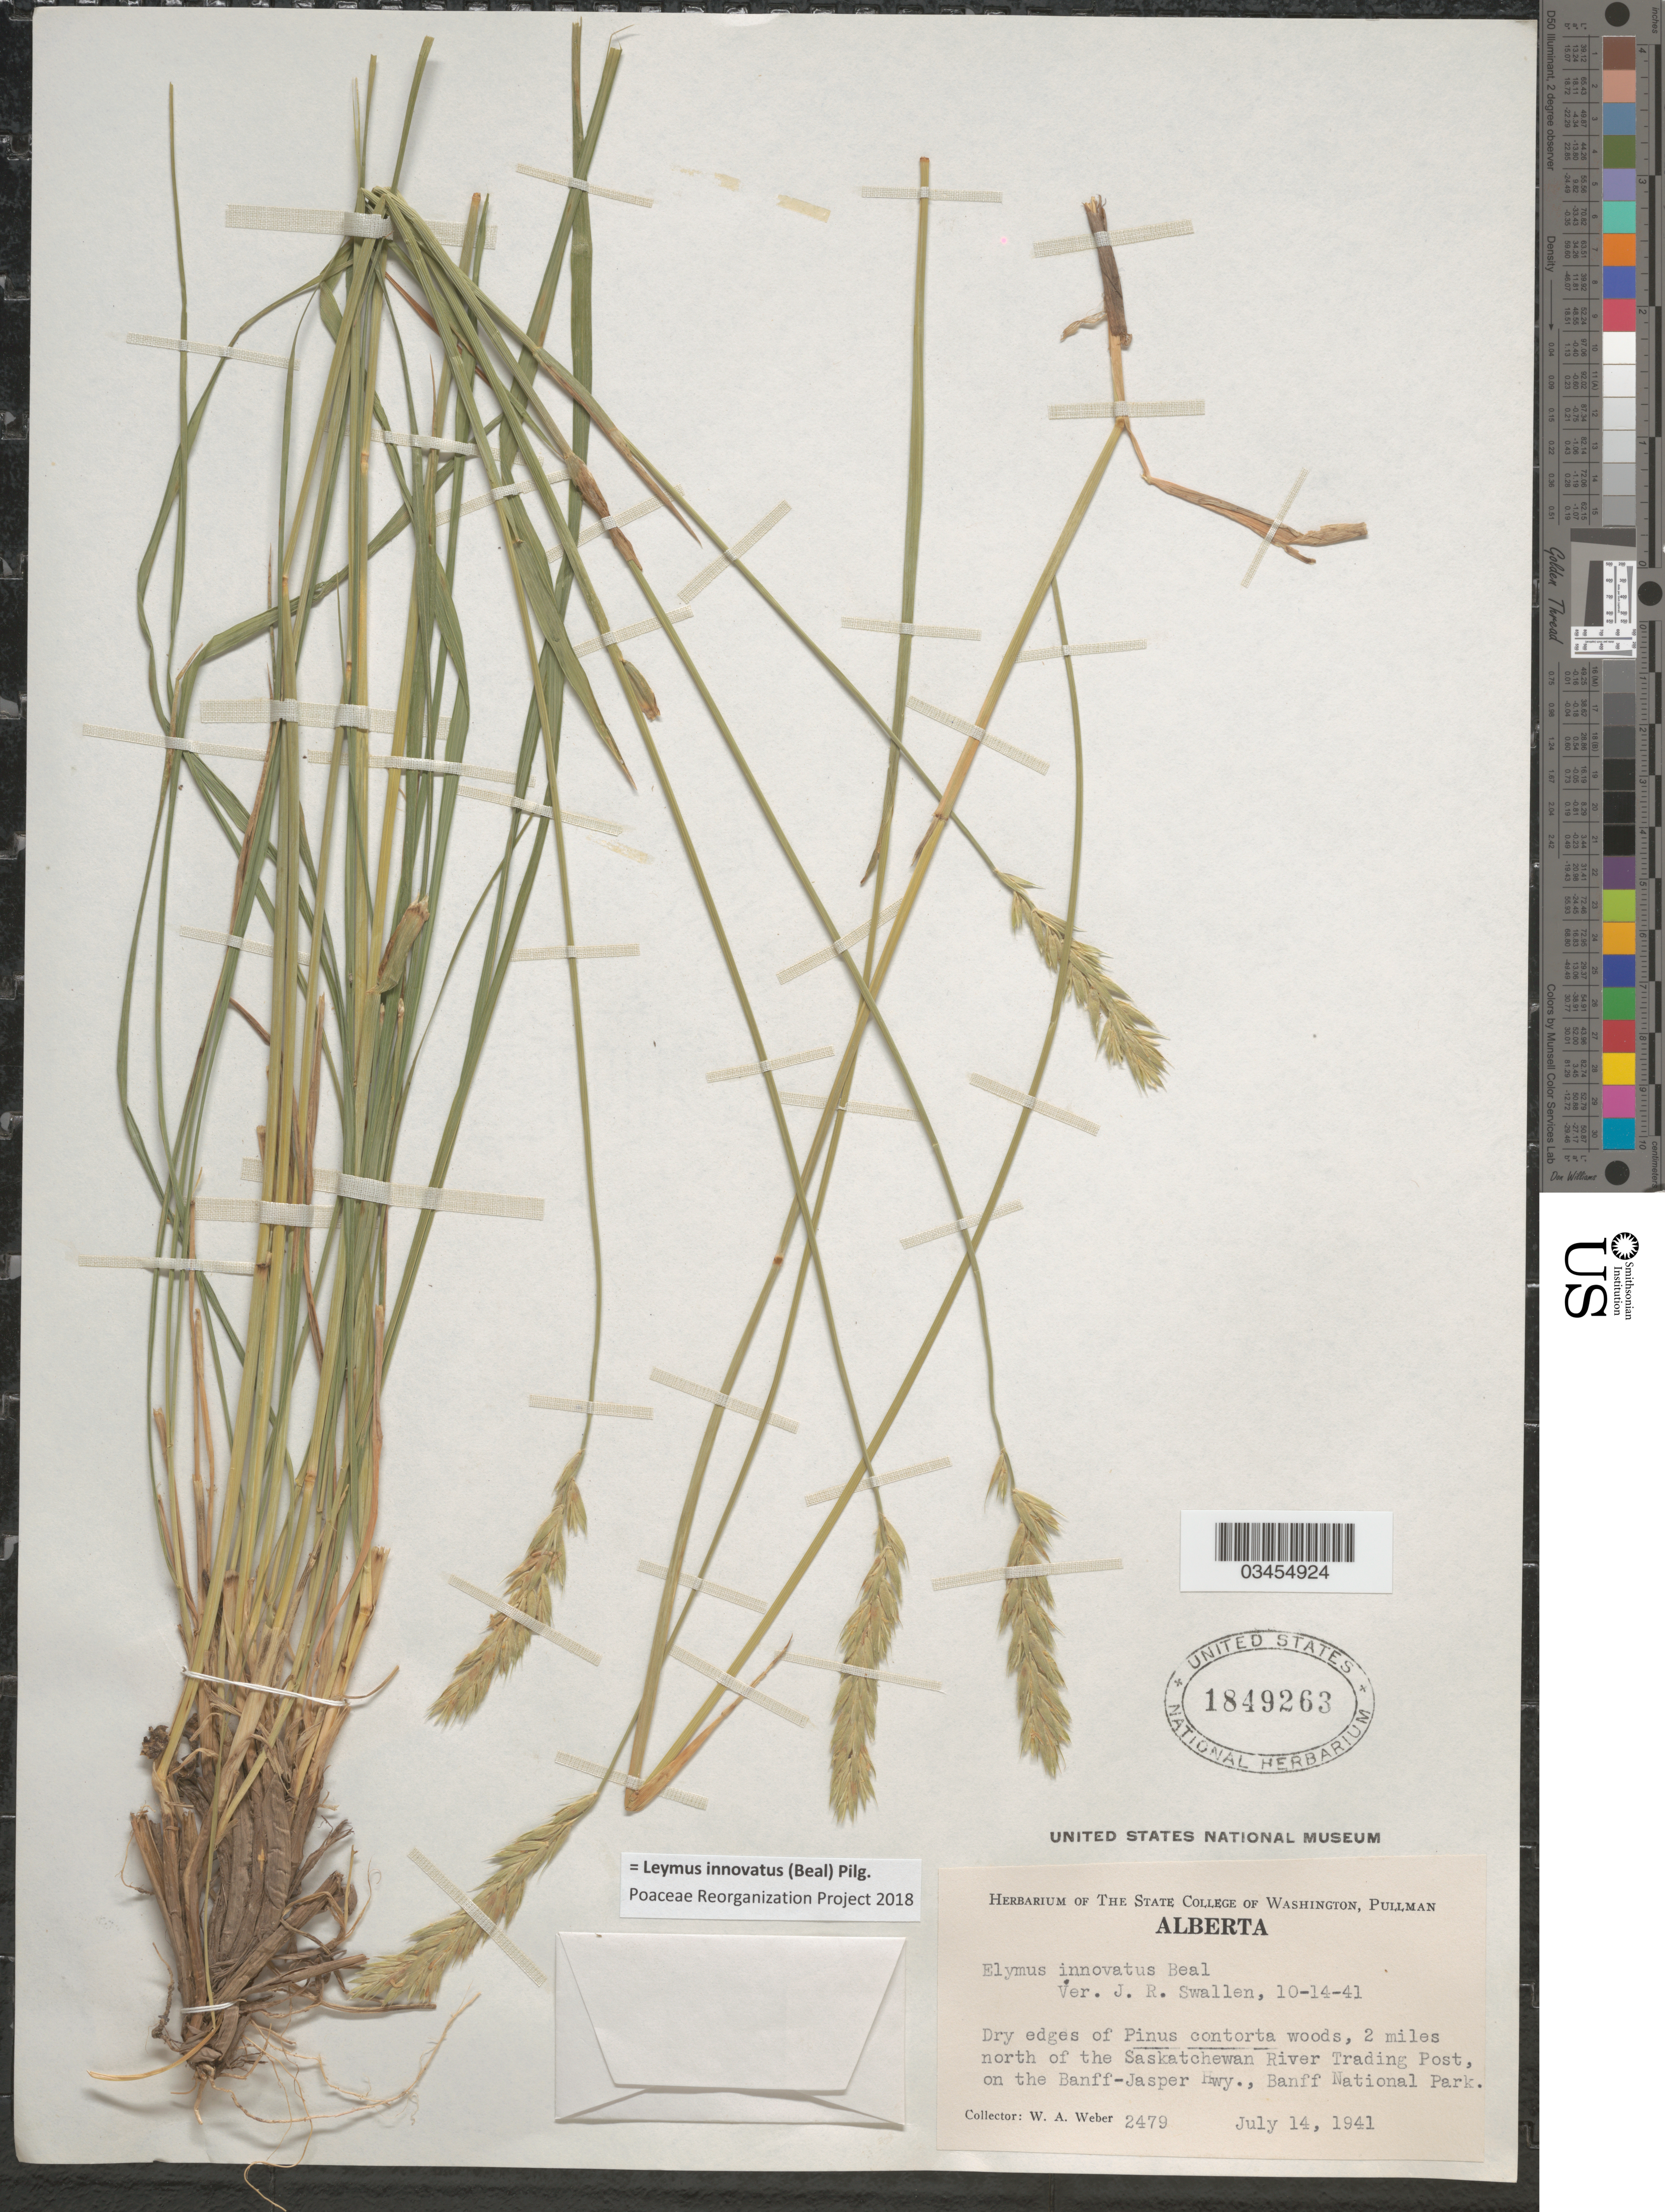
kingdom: Plantae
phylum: Tracheophyta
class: Liliopsida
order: Poales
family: Poaceae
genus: Leymus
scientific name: Leymus innovatus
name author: (W.J. Beal) Pilg.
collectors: W. A. Weber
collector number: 2479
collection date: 1941-07-14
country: Canada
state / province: Alberta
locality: Dry edges of Pinus contorta woods, 2 miles north of the Saskatchewan River Trading Post, on the Banff-Jasper Hwy., Banff National Park.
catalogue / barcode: US 1849263